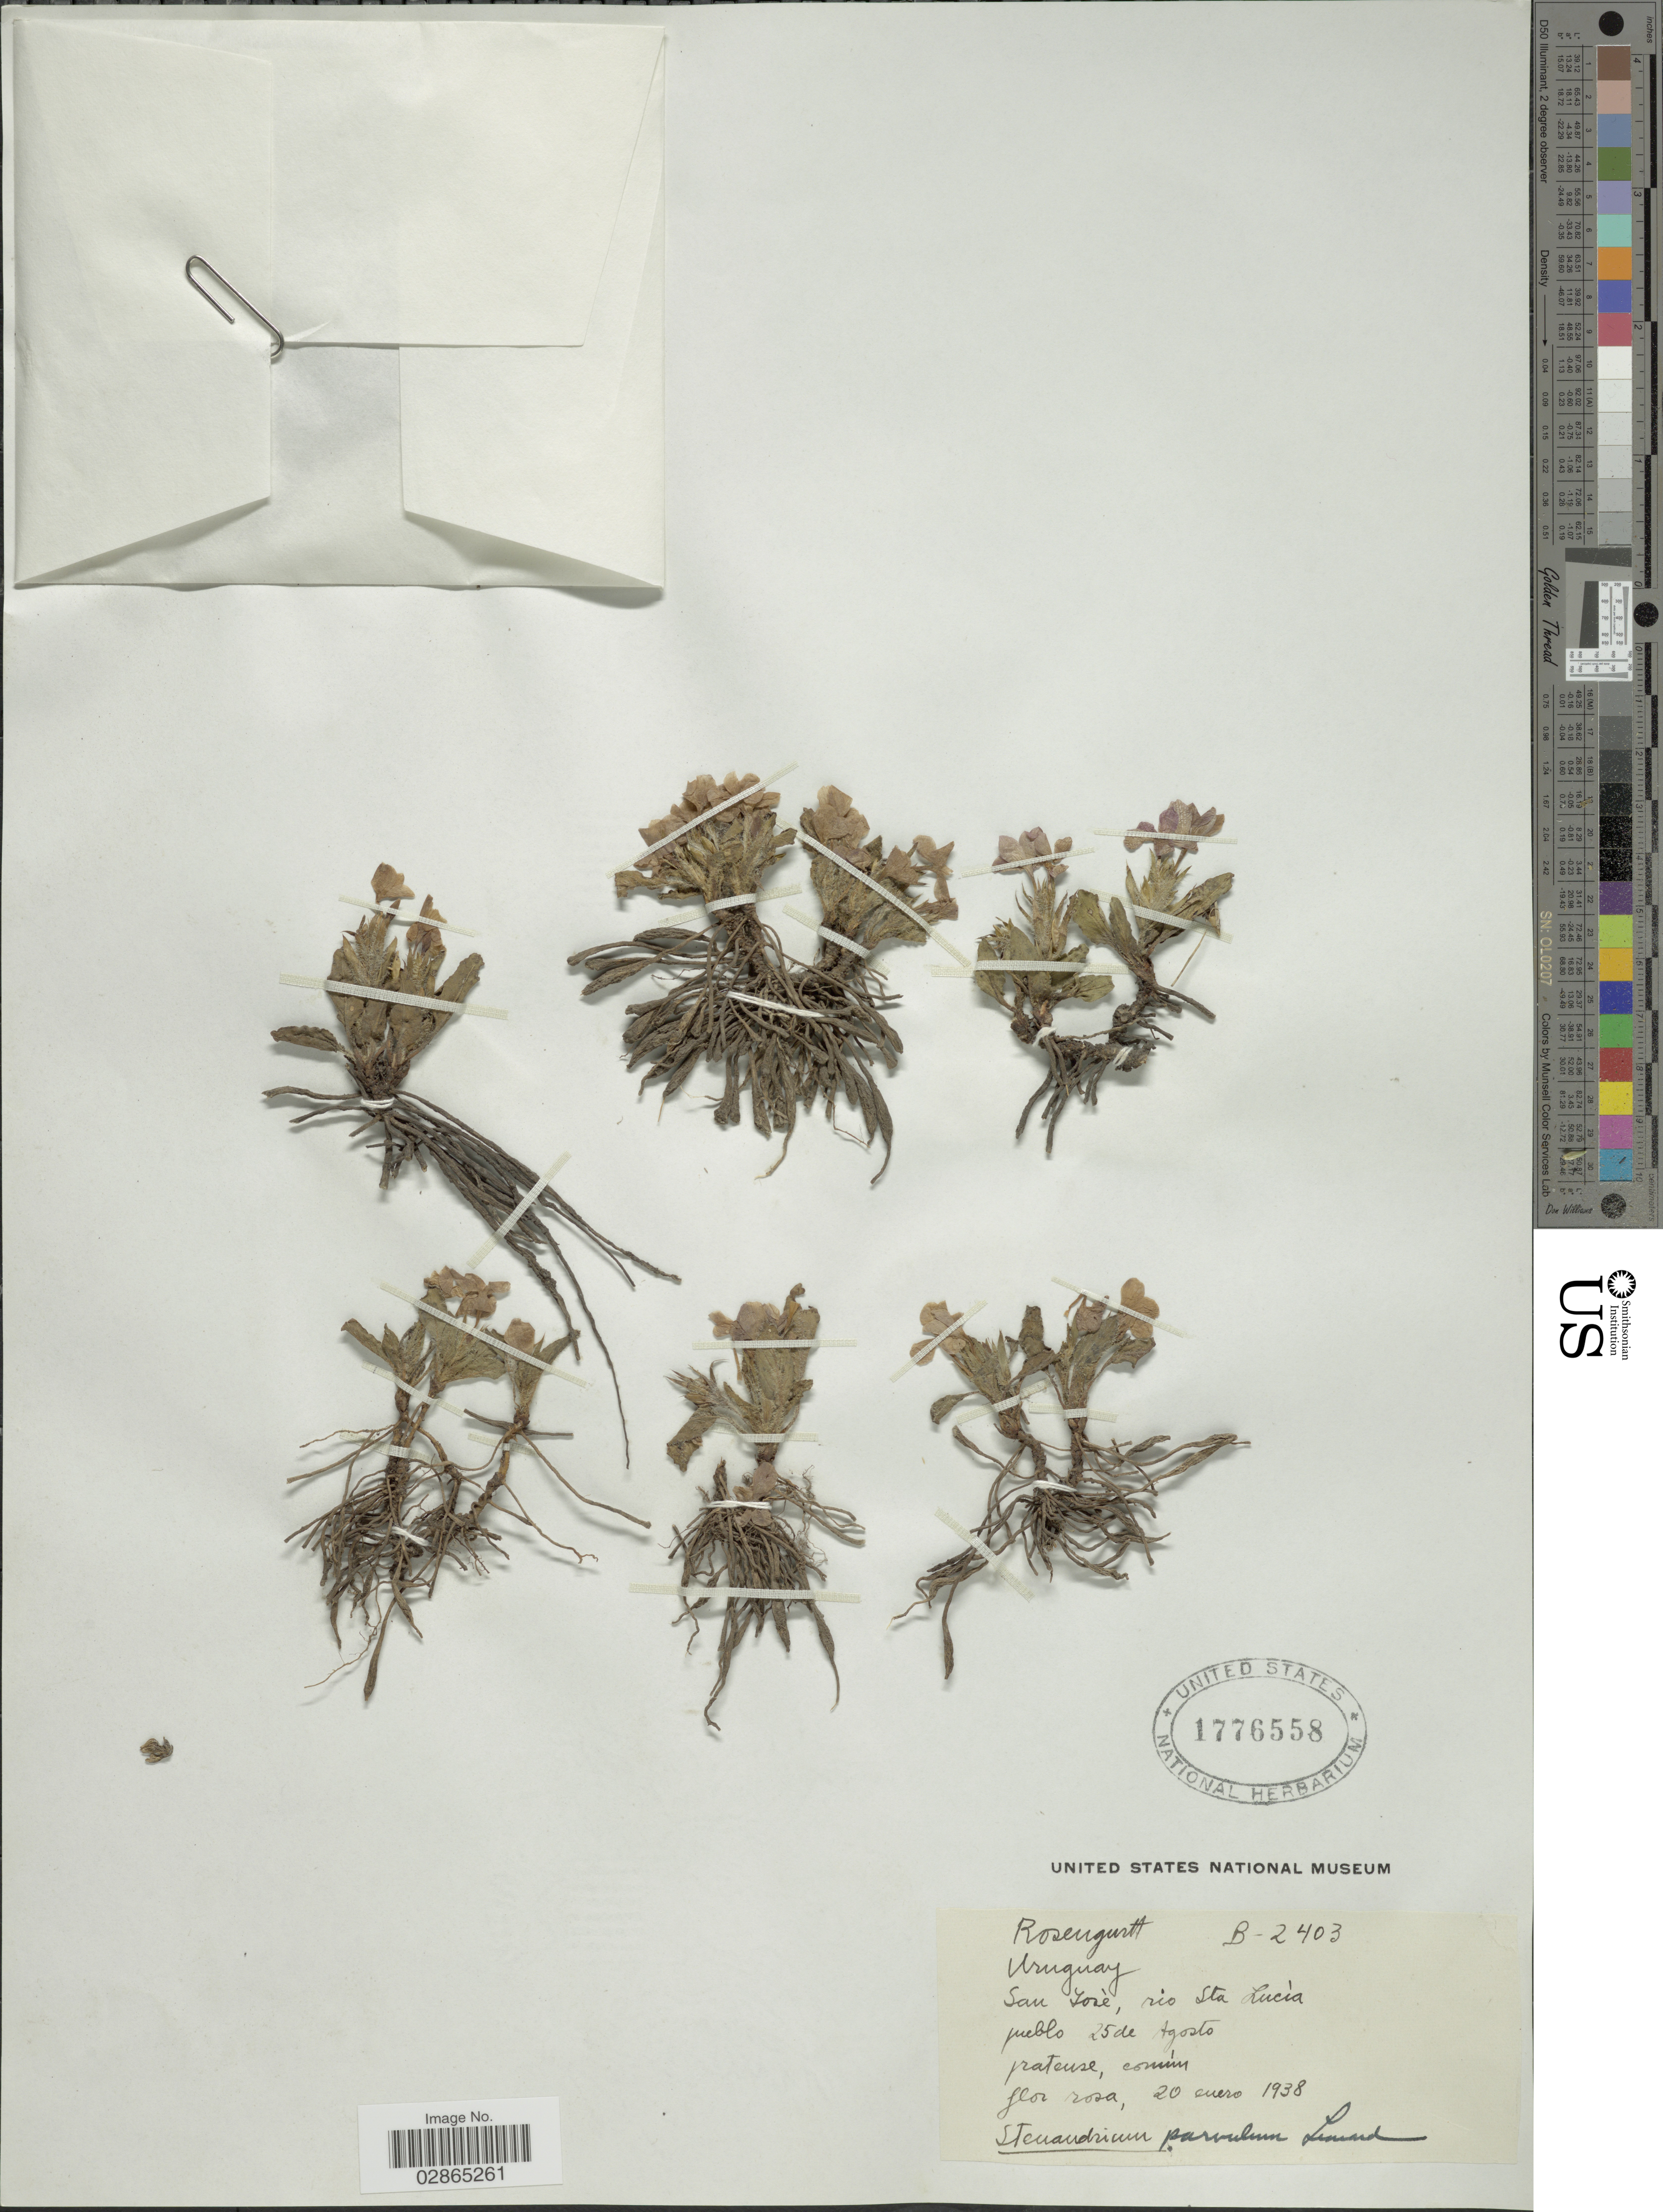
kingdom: Plantae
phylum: Tracheophyta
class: Magnoliopsida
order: Lamiales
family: Acanthaceae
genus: Stenandrium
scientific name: Stenandrium dulce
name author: (Cav.) Nees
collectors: Rosengurtt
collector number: B-2403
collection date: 1938-01-20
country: Uruguay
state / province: San Jose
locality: San José, rio Sta Lucia.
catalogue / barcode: US 1776558